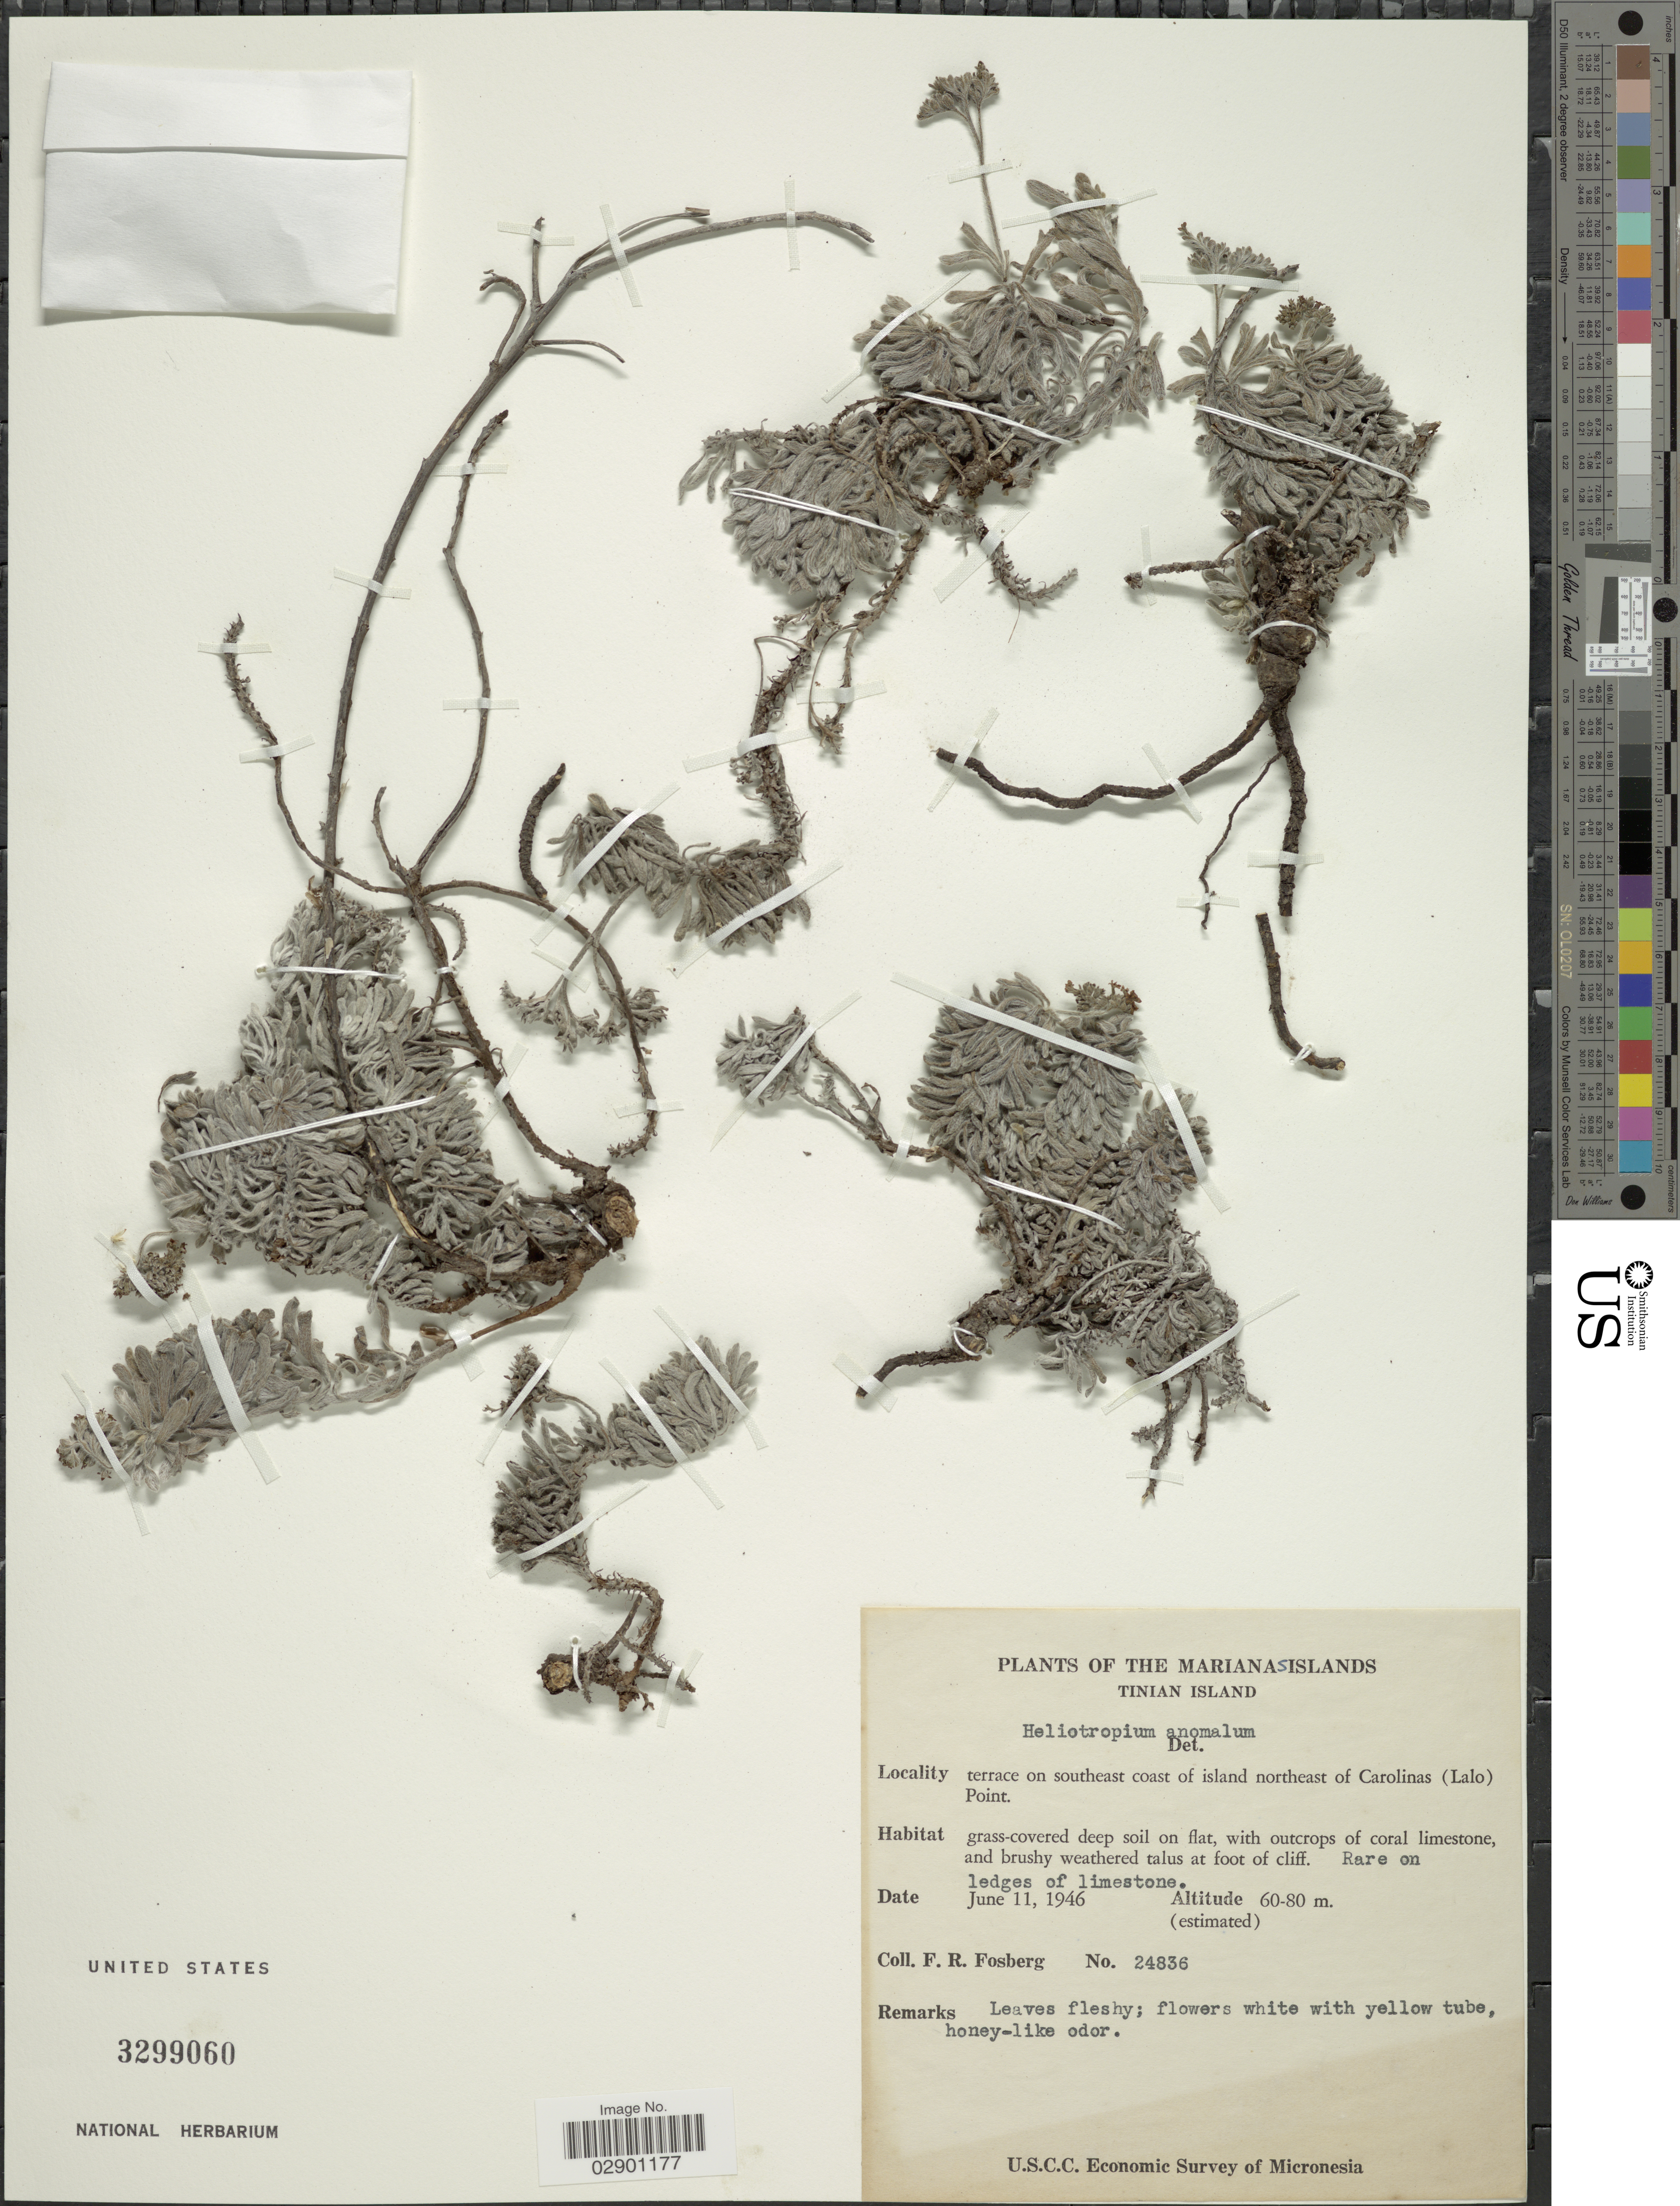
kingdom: Plantae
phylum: Tracheophyta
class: Magnoliopsida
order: Boraginales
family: Heliotropiaceae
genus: Heliotropium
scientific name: Heliotropium anomalum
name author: Hook. & Arn.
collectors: F. R. Fosberg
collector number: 24836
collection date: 1946-06-11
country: Northern Mariana Islands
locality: Marianas Islands. Tinian Island. Terrace on southeast coast of island northeast of Carolinas (Lalo) Point.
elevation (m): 60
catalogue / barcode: US 3299060